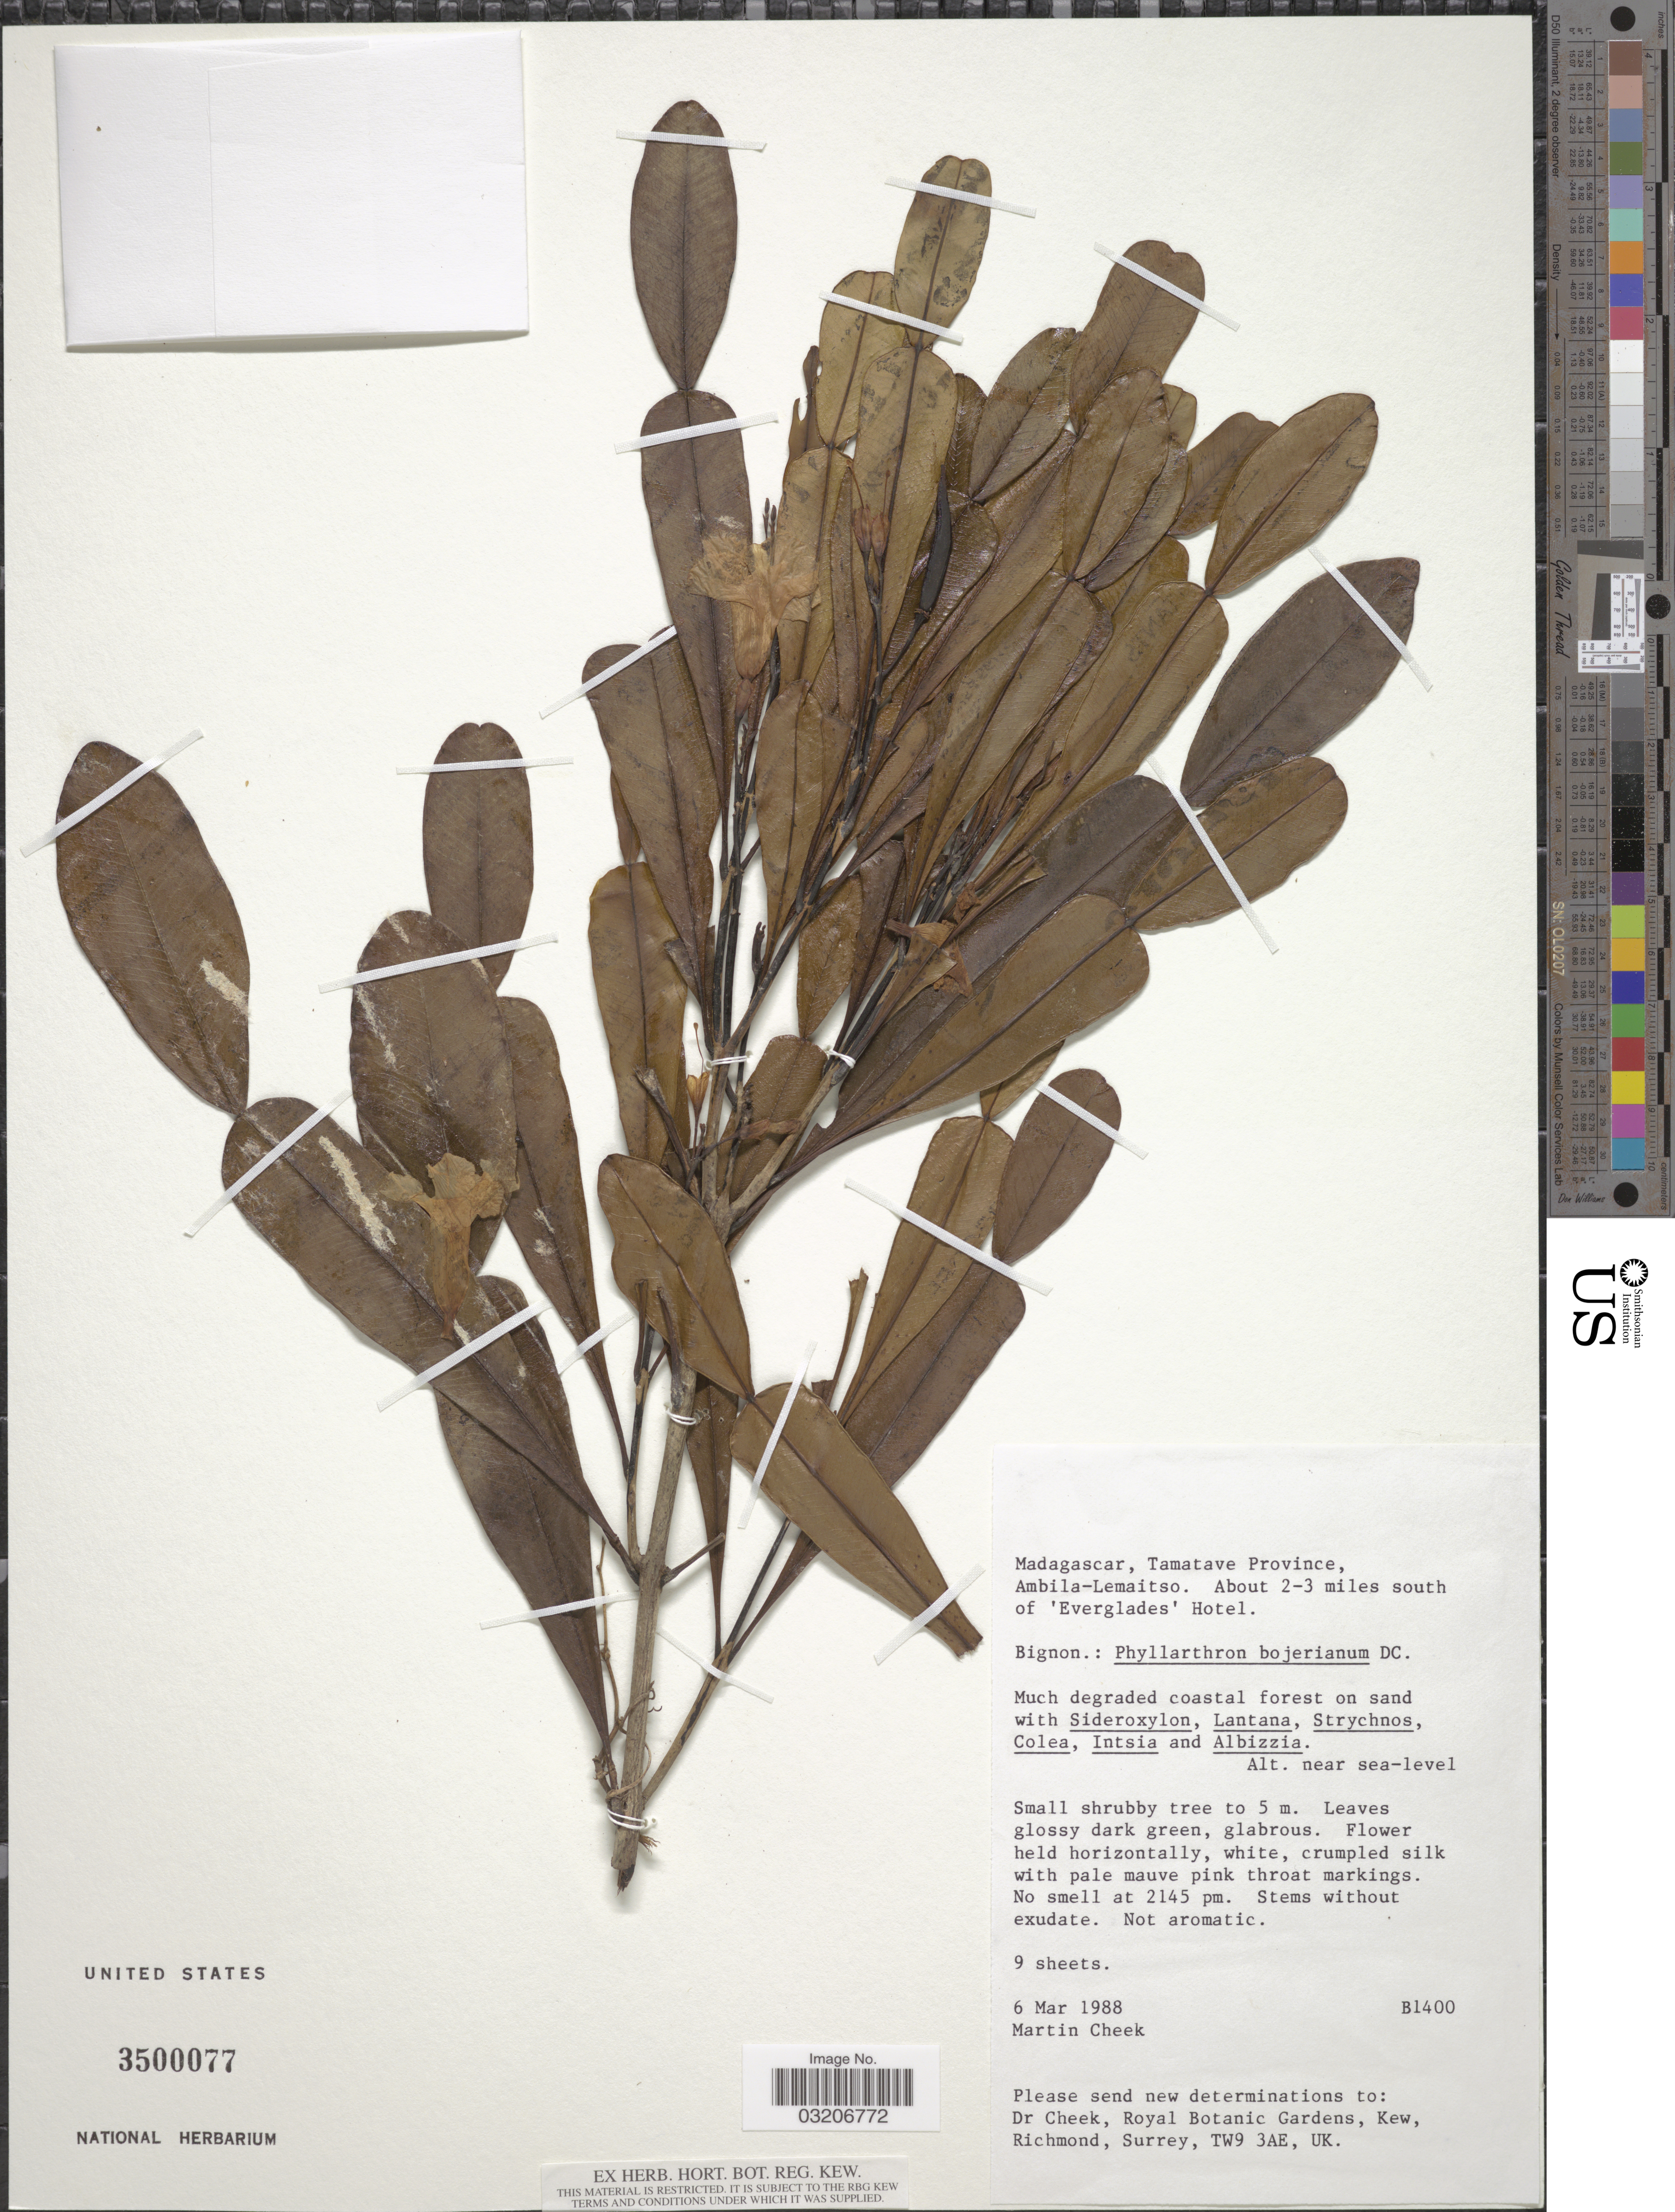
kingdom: Plantae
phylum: Tracheophyta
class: Magnoliopsida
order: Lamiales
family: Bignoniaceae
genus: Phyllarthron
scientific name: Phyllarthron bojeranum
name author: DC.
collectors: M. Cheek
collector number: B1400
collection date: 1988-03-06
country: Madagascar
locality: Tamatave Province, Ambila-Lemaitso. About 2-3 miles south of 'Everglades' Hotel.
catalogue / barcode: US 3500077